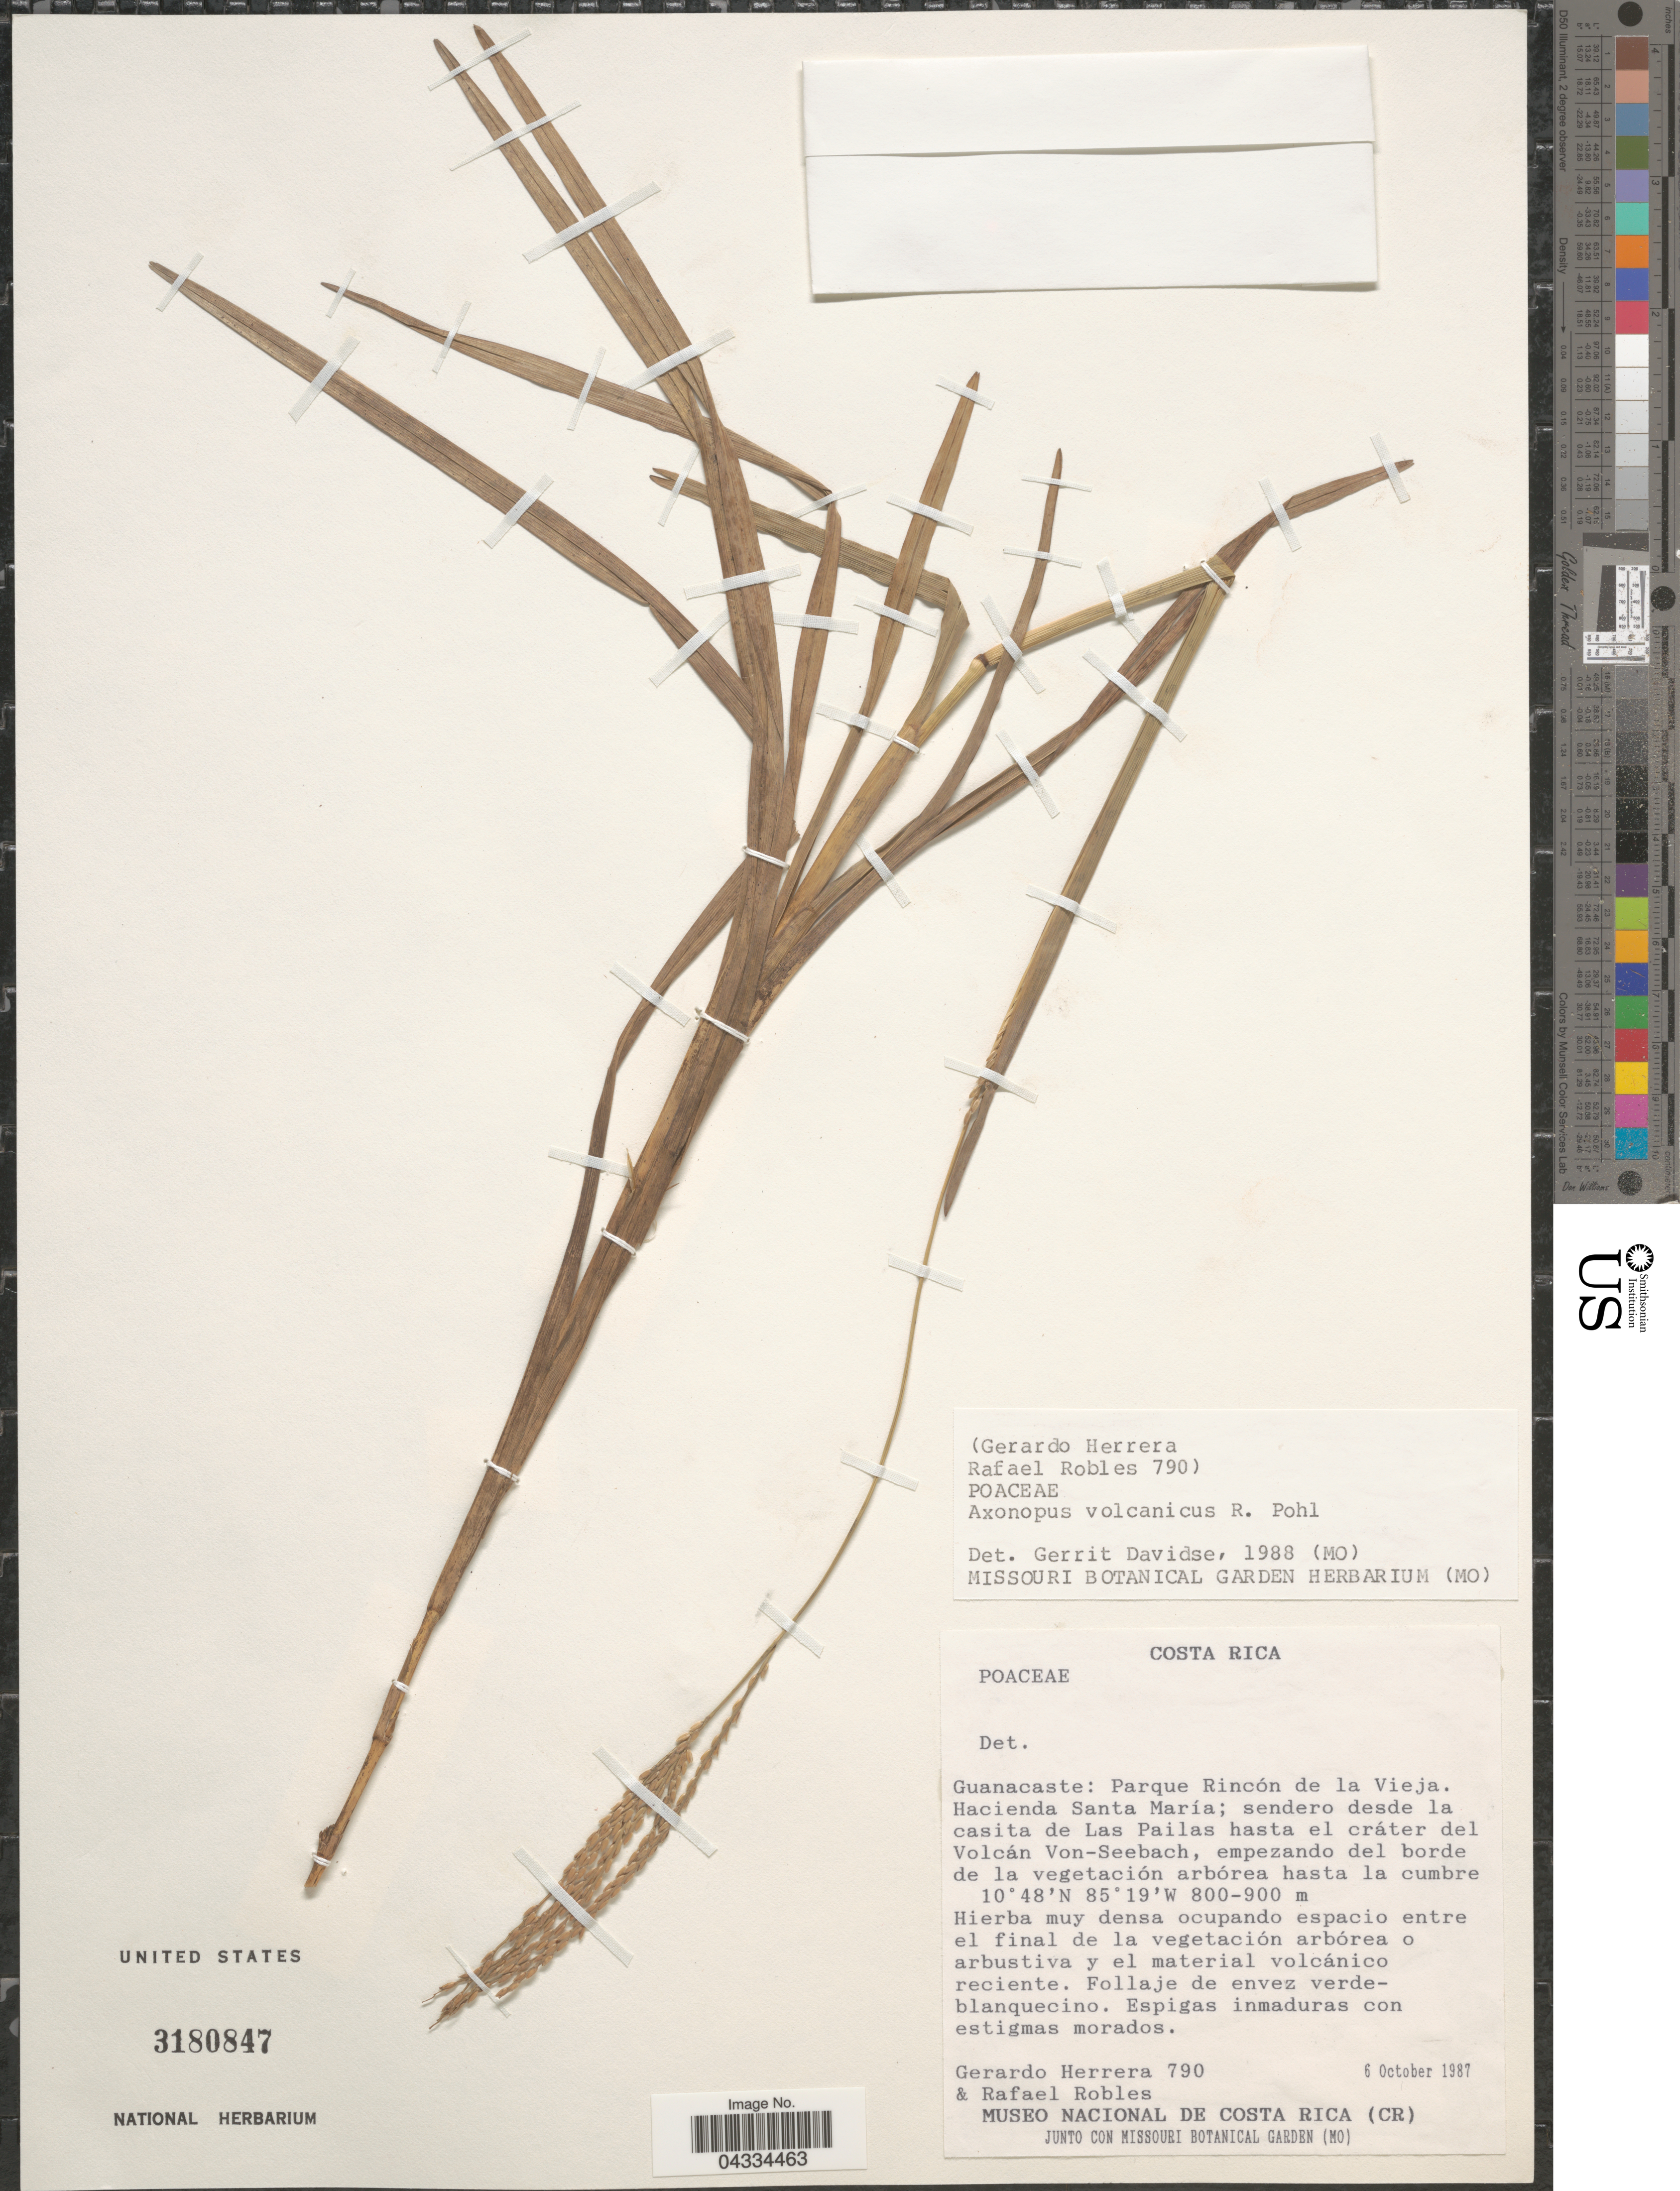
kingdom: Plantae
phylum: Tracheophyta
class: Liliopsida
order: Poales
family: Poaceae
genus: Axonopus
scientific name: Axonopus volcanicus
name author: R.W. Pohl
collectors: G. Herrera & R. Robles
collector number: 790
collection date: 1987-10-06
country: Costa Rica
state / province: Guanacaste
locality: Parque Rincón de la Vieja. Hacienda Santa María; sendero desde la casita de Las Pailas hasta el cráter del Volcán Von-Seebach.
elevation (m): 800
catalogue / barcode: US 3180847